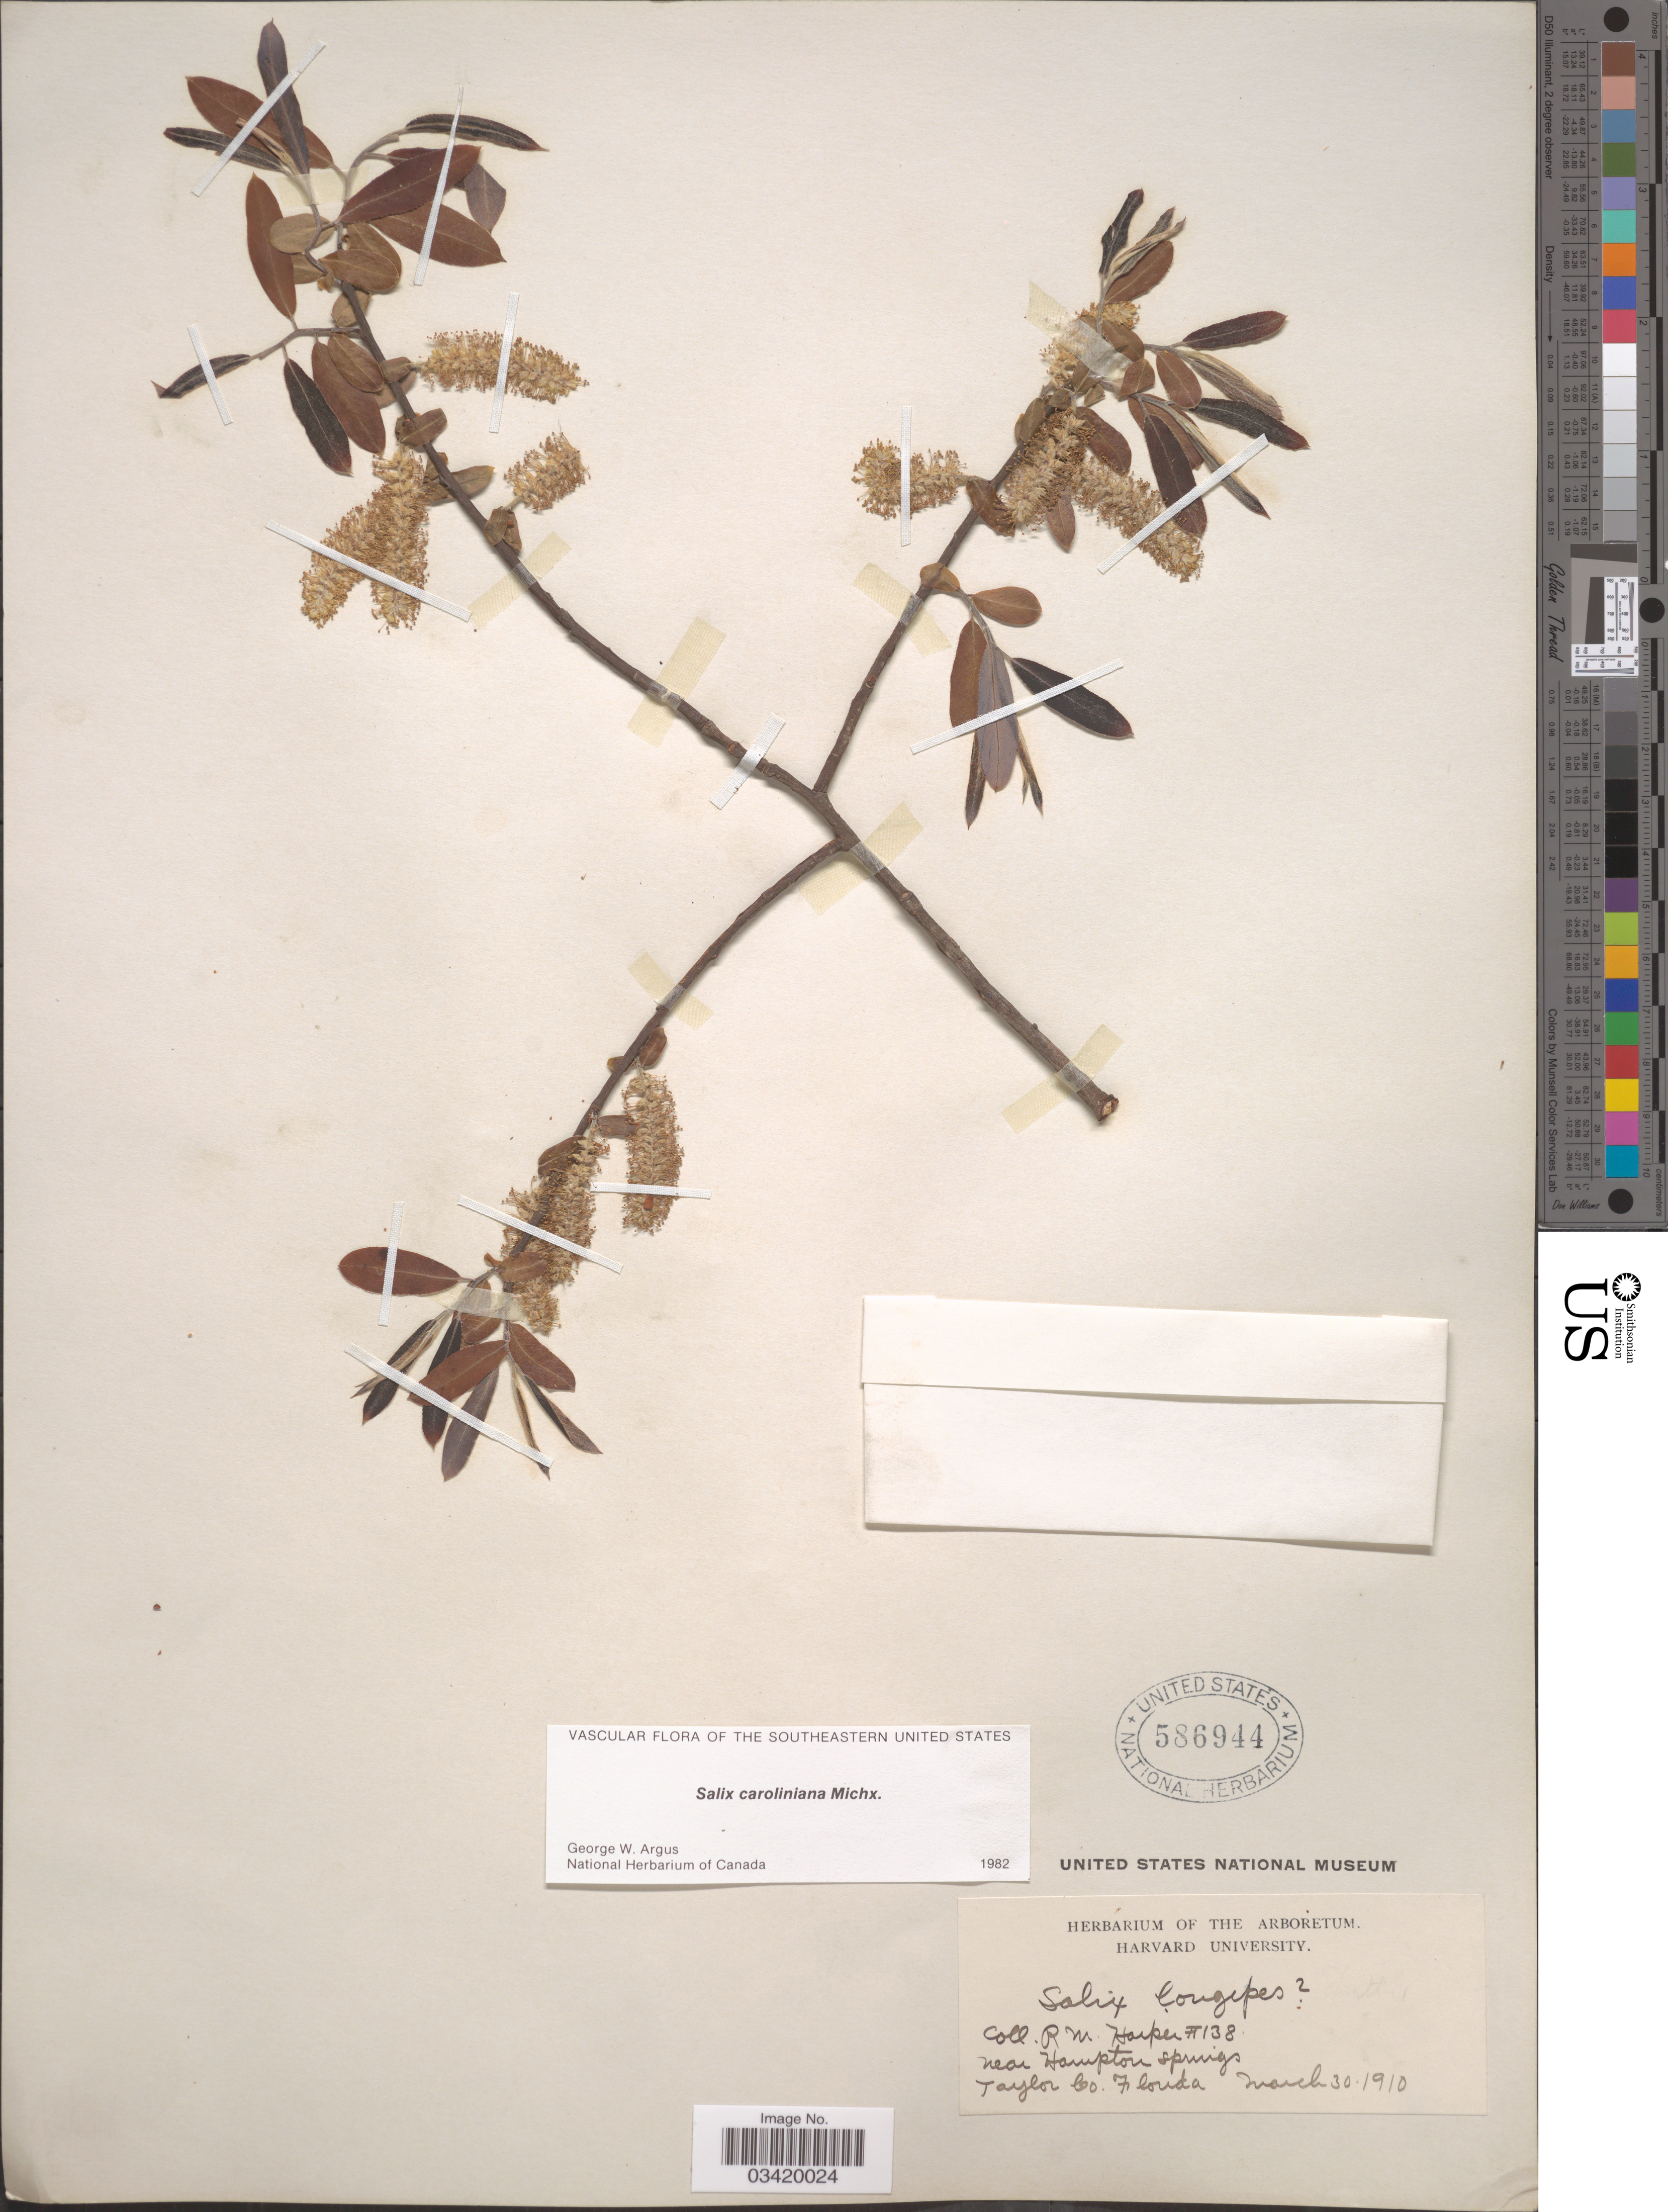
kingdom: Plantae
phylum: Tracheophyta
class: Magnoliopsida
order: Malpighiales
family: Salicaceae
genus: Salix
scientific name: Salix caroliniana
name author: Michx.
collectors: R. Harper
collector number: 138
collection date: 1910-03-30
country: United States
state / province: Florida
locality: Near Hampton Springs, Taylor Co.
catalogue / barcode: US 586944